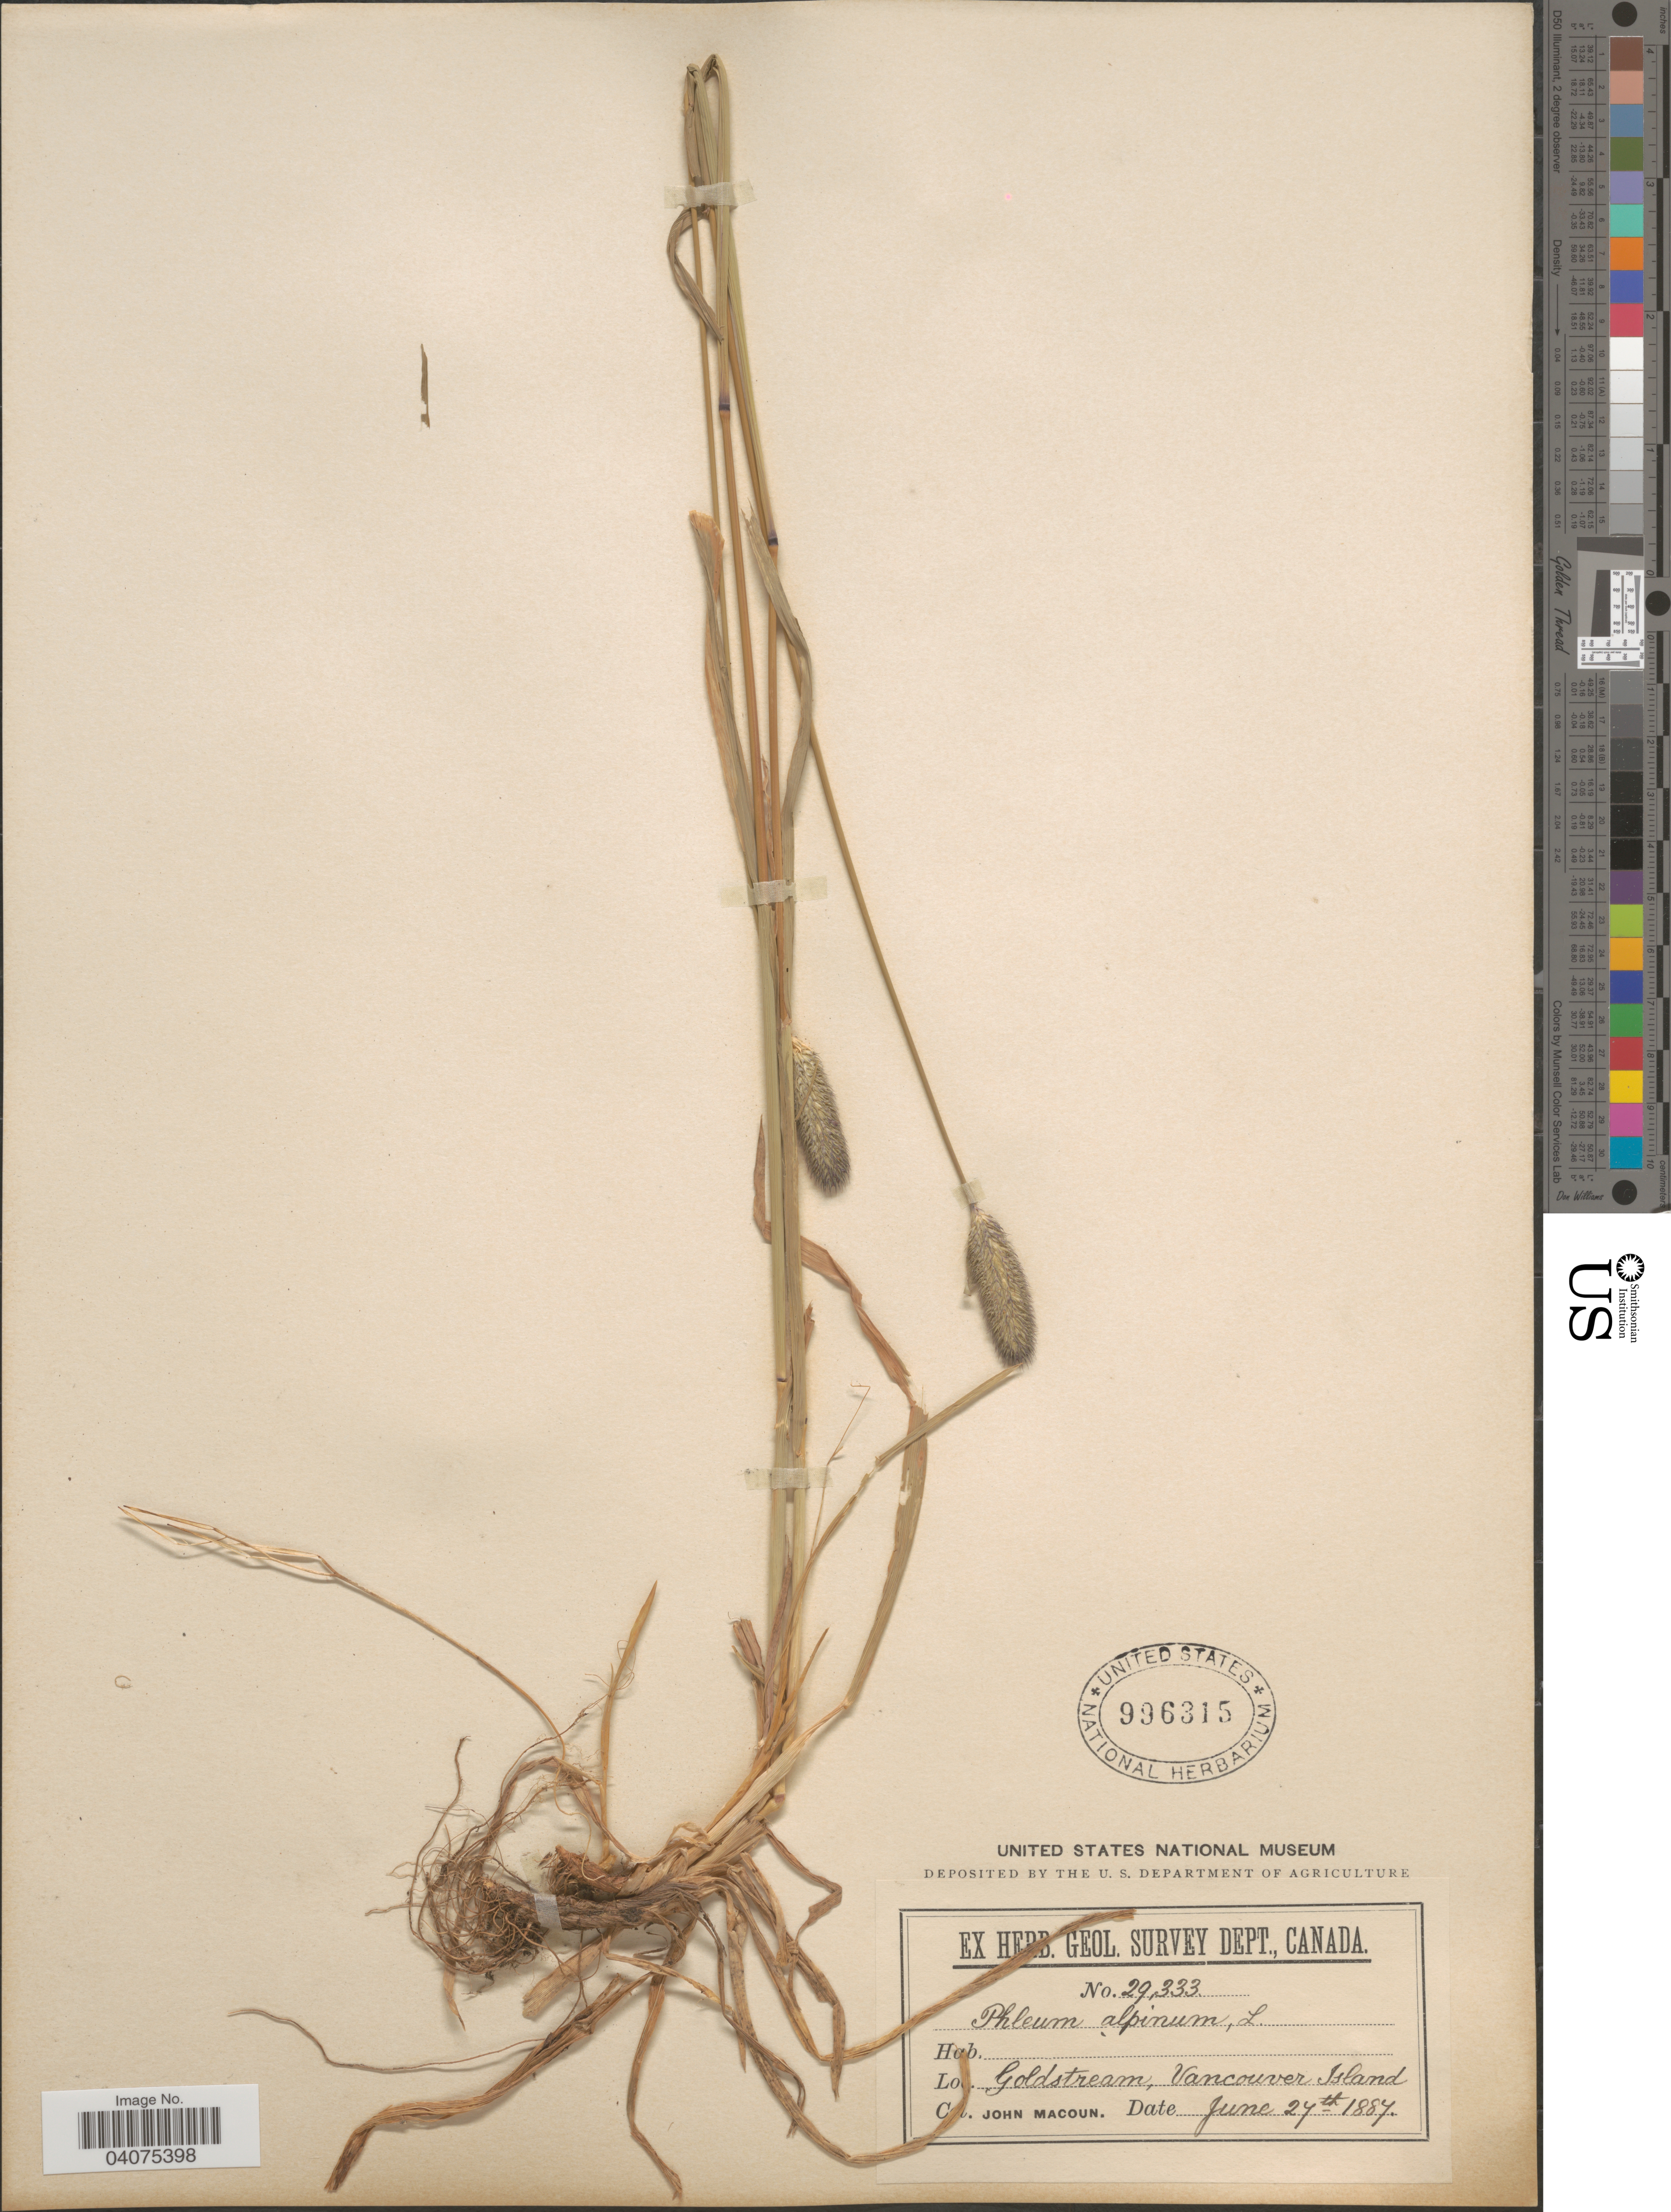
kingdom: Plantae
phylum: Tracheophyta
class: Liliopsida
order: Poales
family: Poaceae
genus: Phleum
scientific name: Phleum alpinum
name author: L.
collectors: J. Macoun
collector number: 29333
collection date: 1887-06-27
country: Canada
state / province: British Columbia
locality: Ex Herb. Geol. Survey Dept., Canada. Goldstream, Vancouver Island.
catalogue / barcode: US 996315